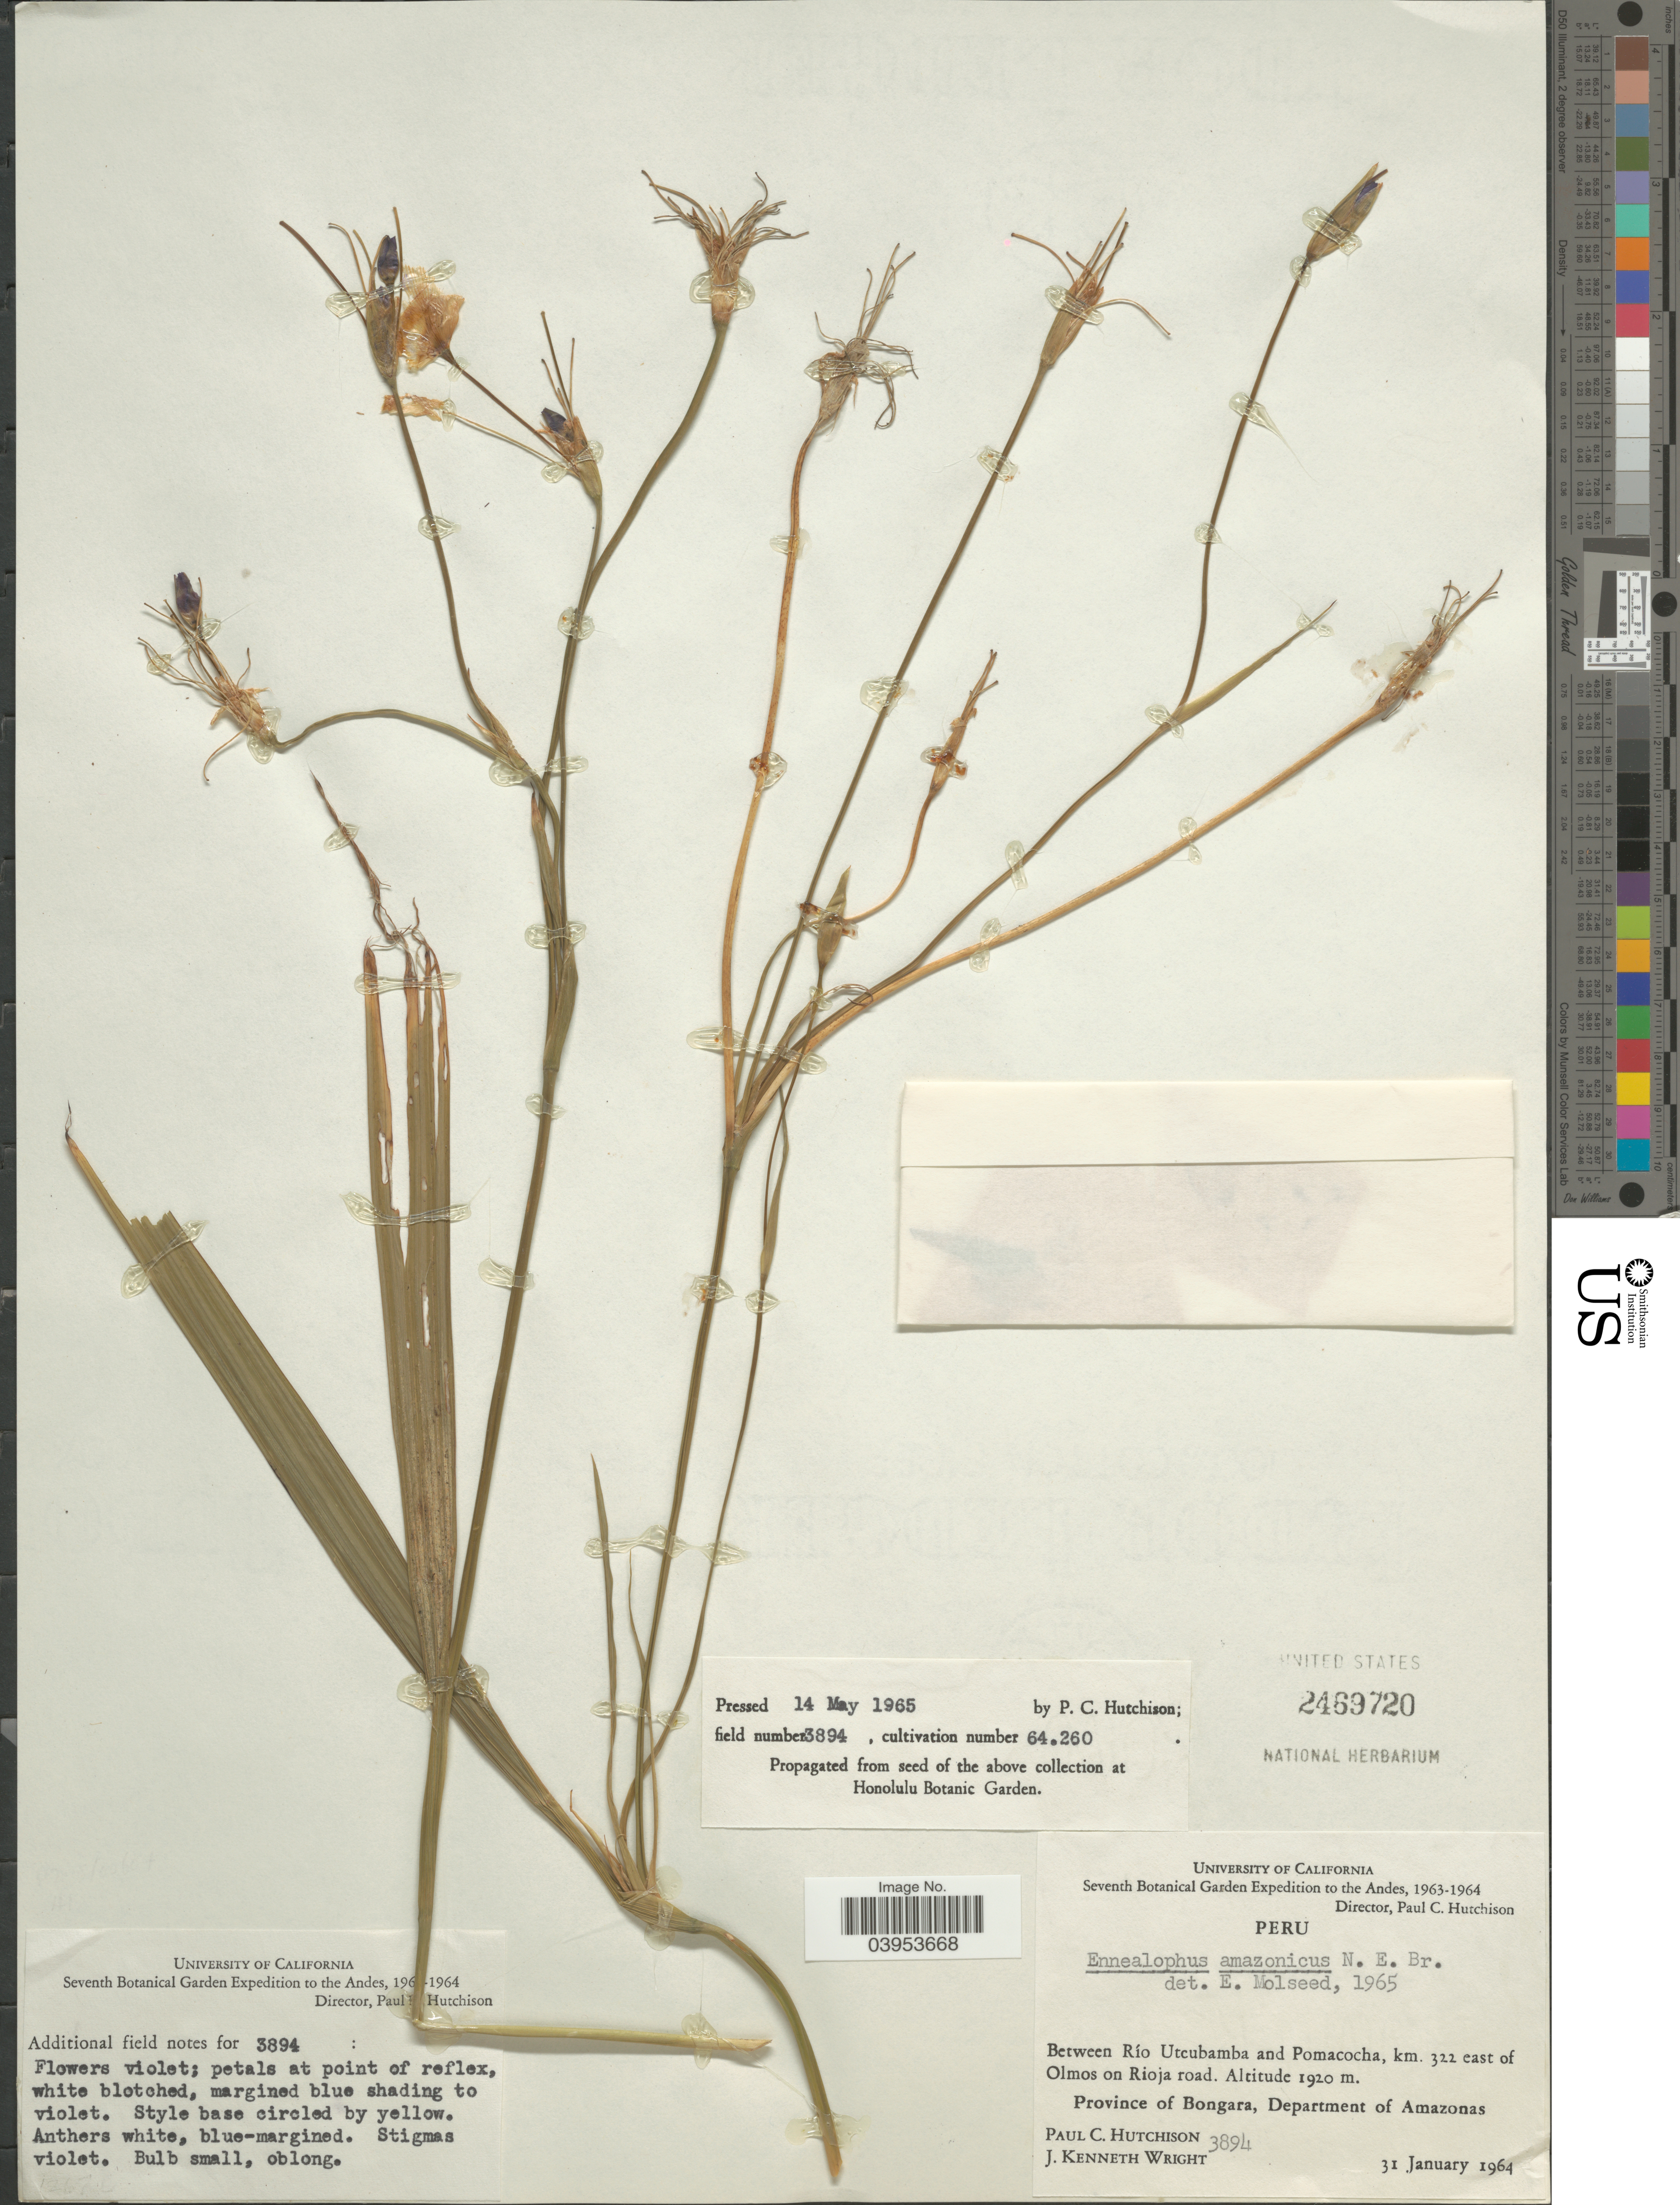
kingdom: Plantae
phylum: Tracheophyta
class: Liliopsida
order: Asparagales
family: Iridaceae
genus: Ennealophus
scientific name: Ennealophus amazonicus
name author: N.E. Br.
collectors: P. C. Hutchison & J. K. Wright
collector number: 3894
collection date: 1964-01-31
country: Peru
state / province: Amazonas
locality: Andes. Between Río Utcubamba and Pomacocha, km. 322 east of Olmos on Rioja road. Province of Bongara, Department of Amazonas.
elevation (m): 1920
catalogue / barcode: US 2469720